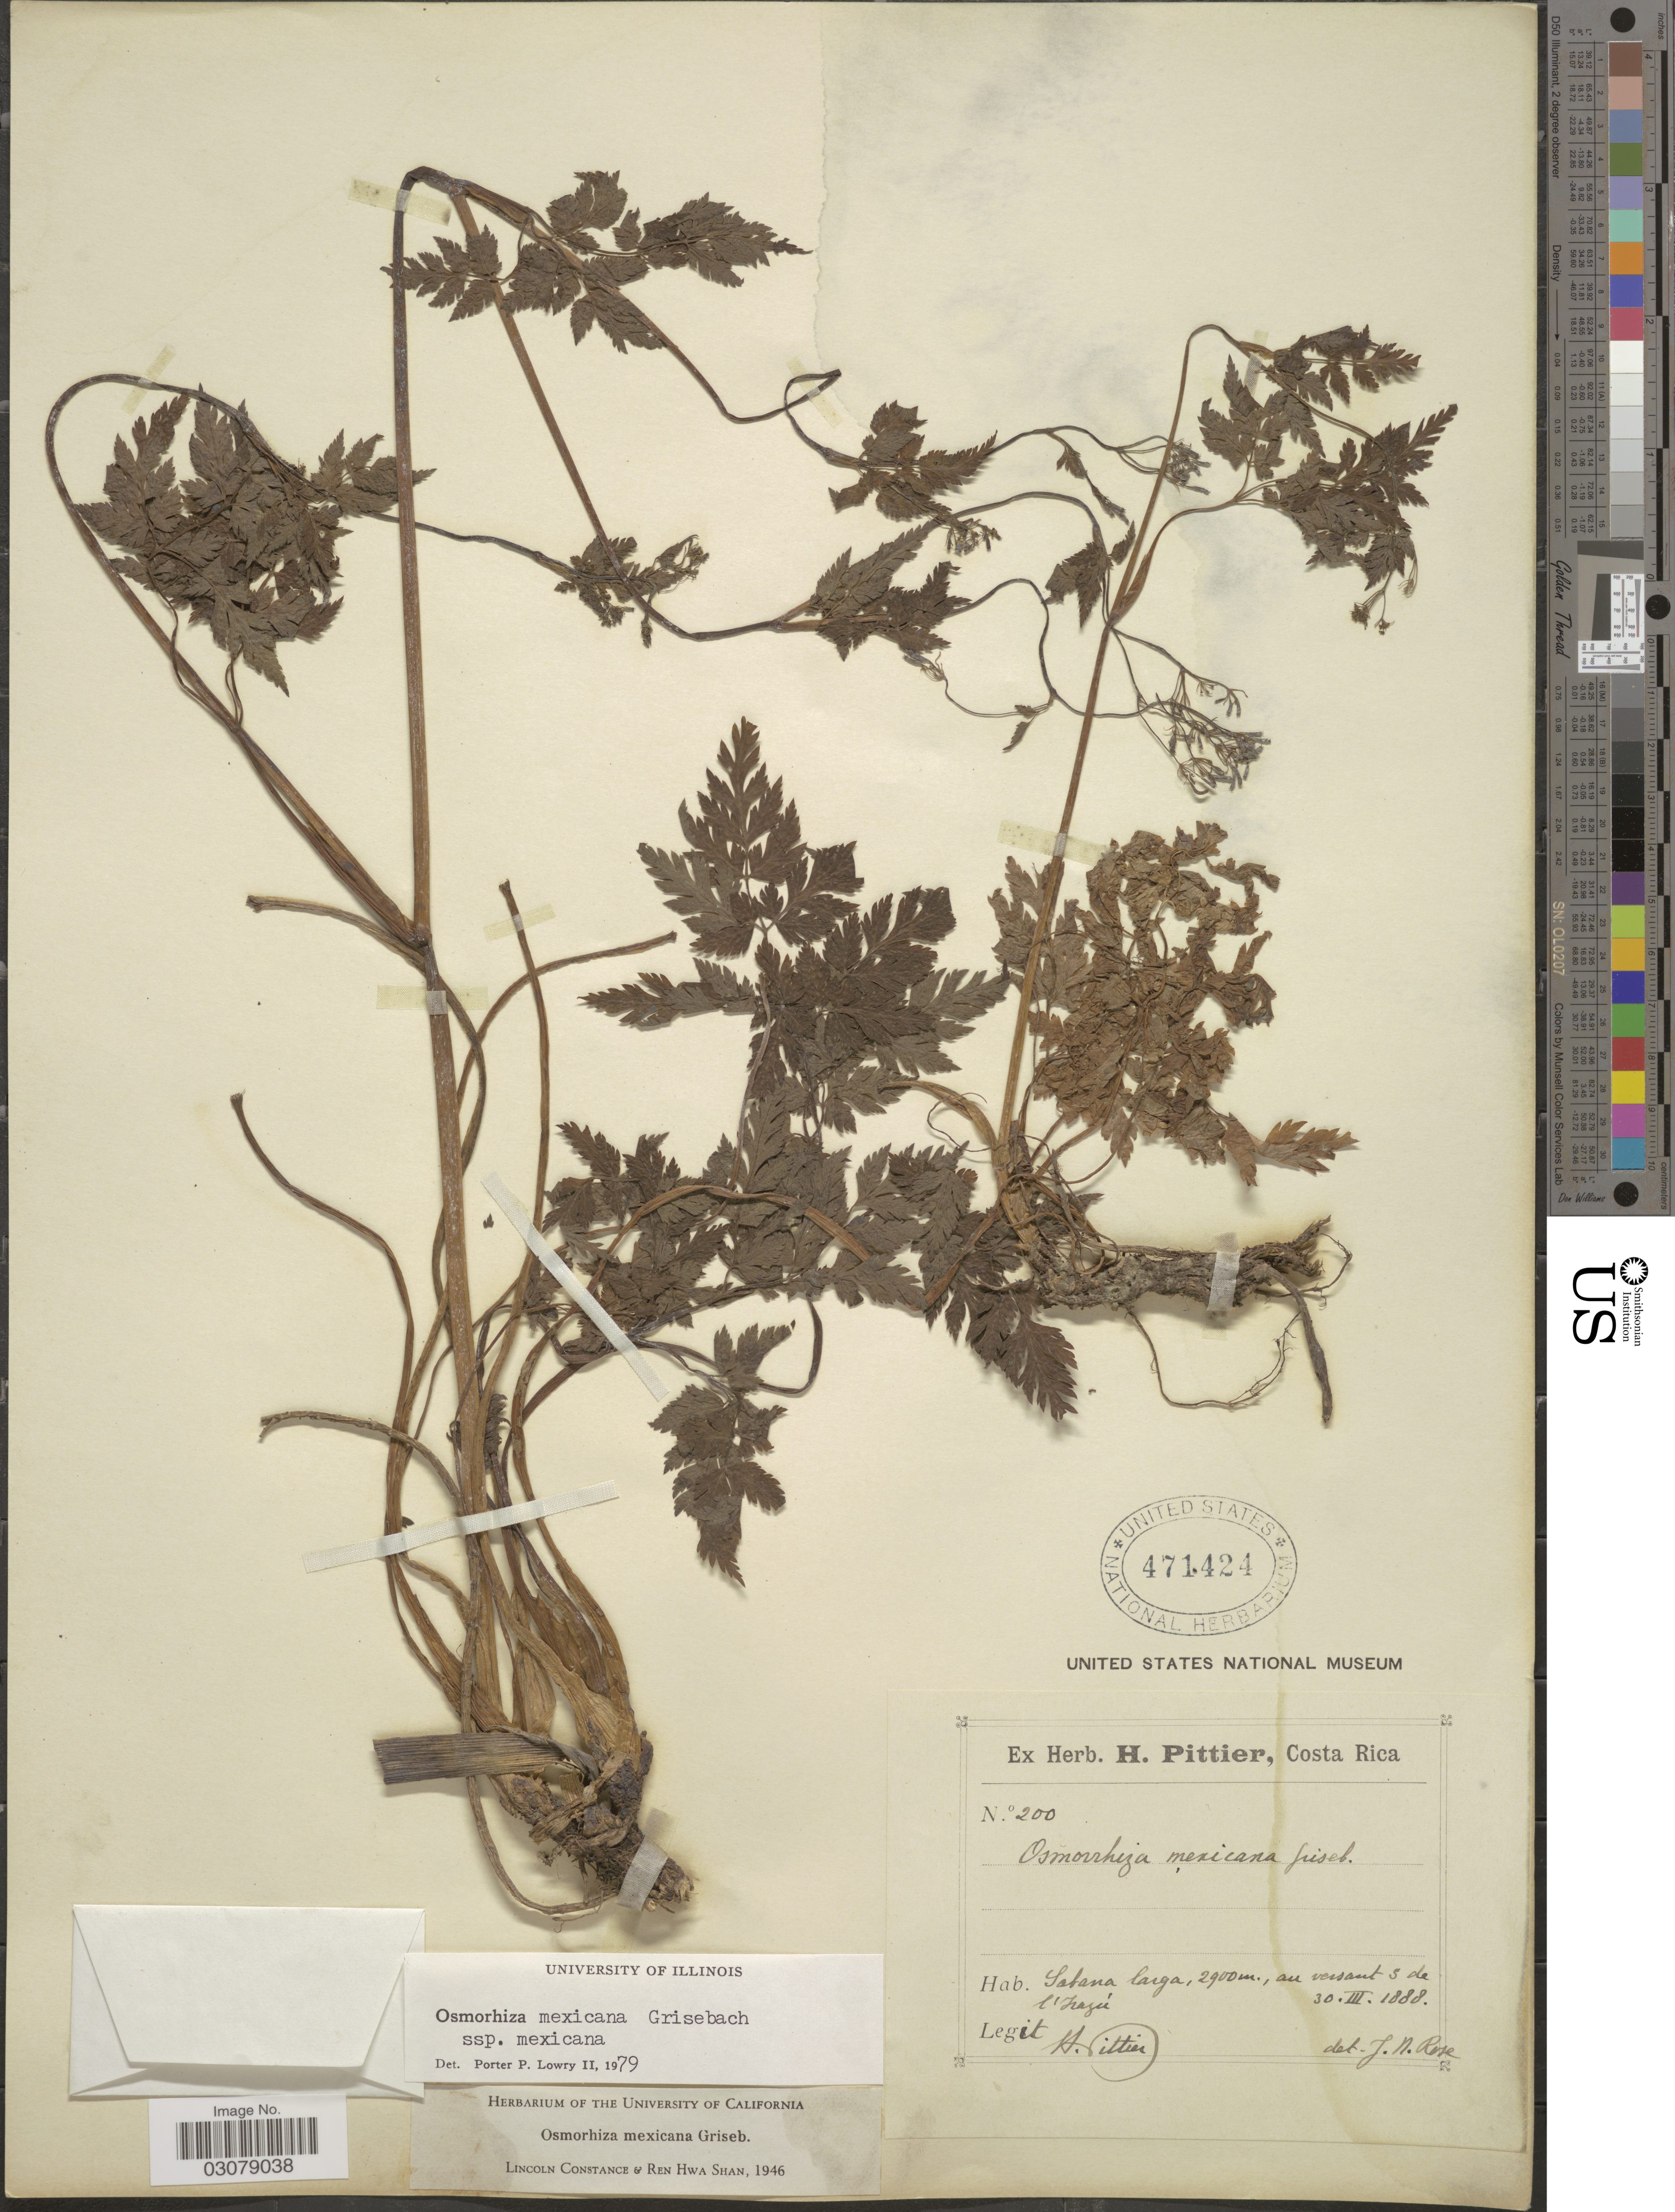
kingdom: Plantae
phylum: Tracheophyta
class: Magnoliopsida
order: Apiales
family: Apiaceae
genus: Osmorhiza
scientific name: Osmorhiza mexicana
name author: Griseb.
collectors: H. F. Pittier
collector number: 200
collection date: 1888-03-30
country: Costa Rica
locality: Sabana larga, au versant S de L'Irazú.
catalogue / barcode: US 471424